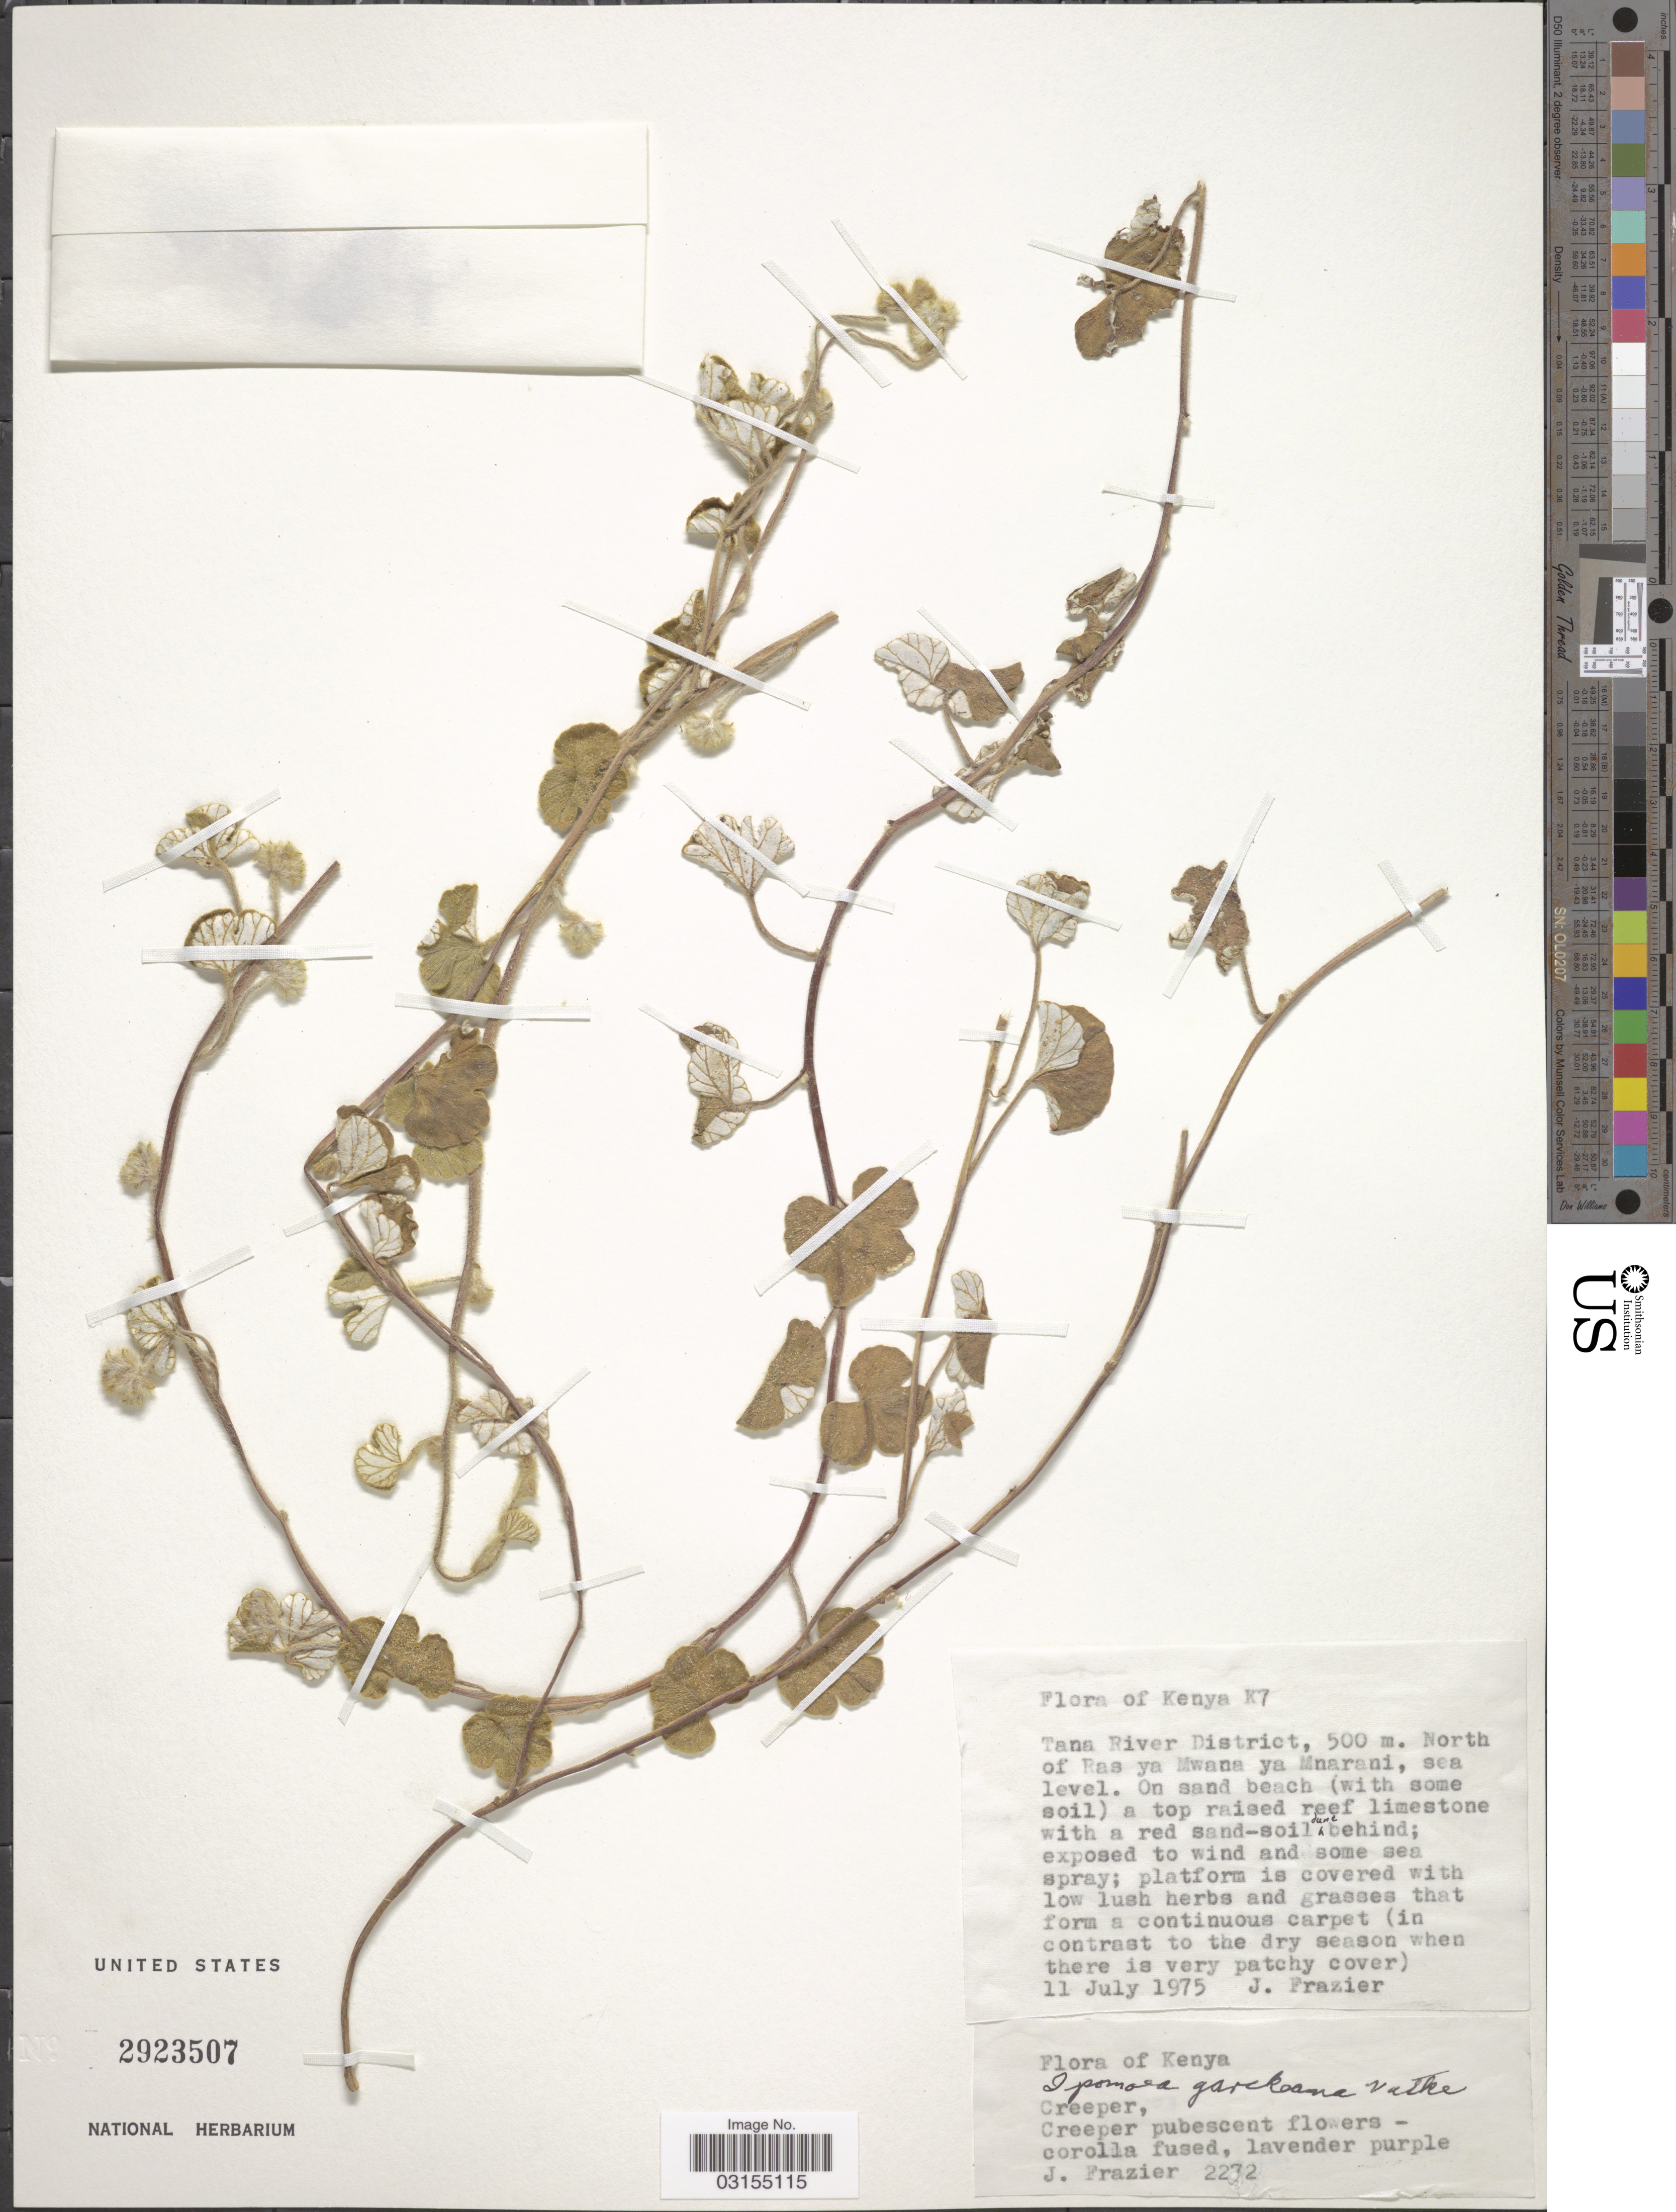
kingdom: Plantae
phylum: Tracheophyta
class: Magnoliopsida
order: Solanales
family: Convolvulaceae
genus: Ipomoea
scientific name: Ipomoea garckeana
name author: Vatke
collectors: J. Frazier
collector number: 2272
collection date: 1975-07-11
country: Kenya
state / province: Tana River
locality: Kenya K7, Tana River District, 500 m. North of Ras ya Mwana ya Mnarani.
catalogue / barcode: US 2923507